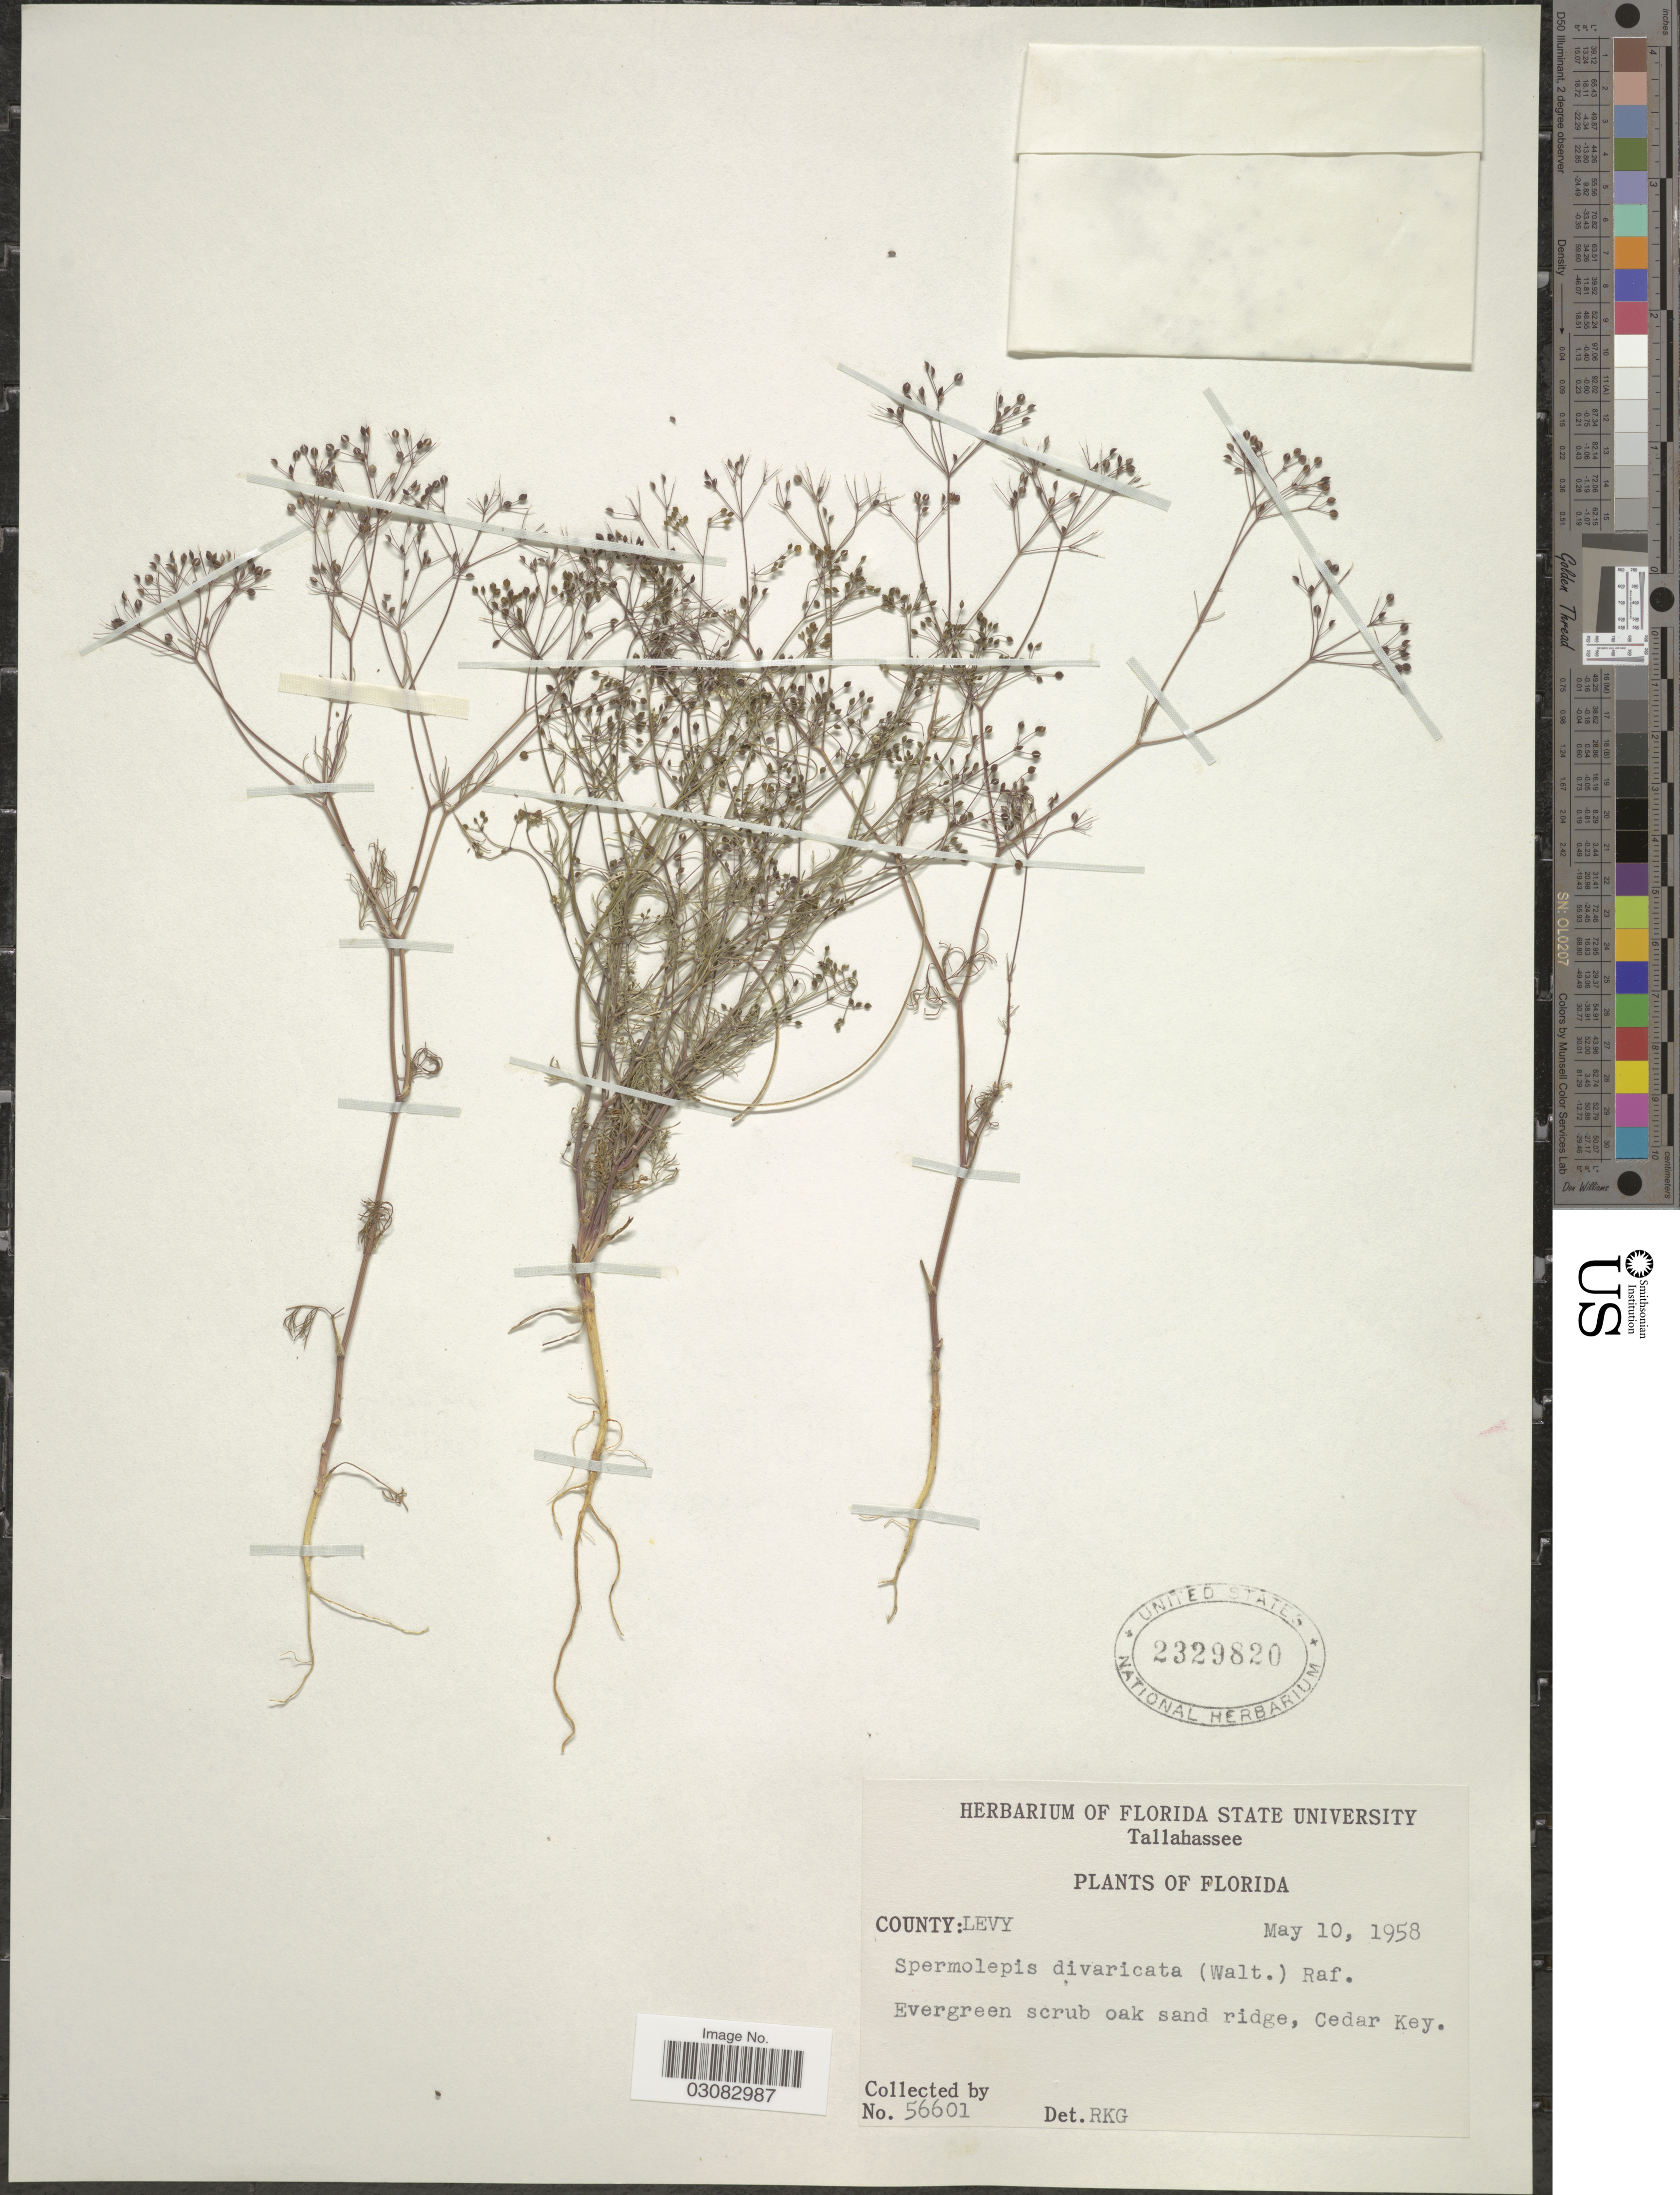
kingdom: Plantae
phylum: Tracheophyta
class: Magnoliopsida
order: Apiales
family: Apiaceae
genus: Spermolepis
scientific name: Spermolepis divaricata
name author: (Walter) Raf.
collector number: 56601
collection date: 1958-05-10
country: United States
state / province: Florida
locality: Evergreen scrub oak sand ridge, Cedar Key.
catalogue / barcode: US 2329820